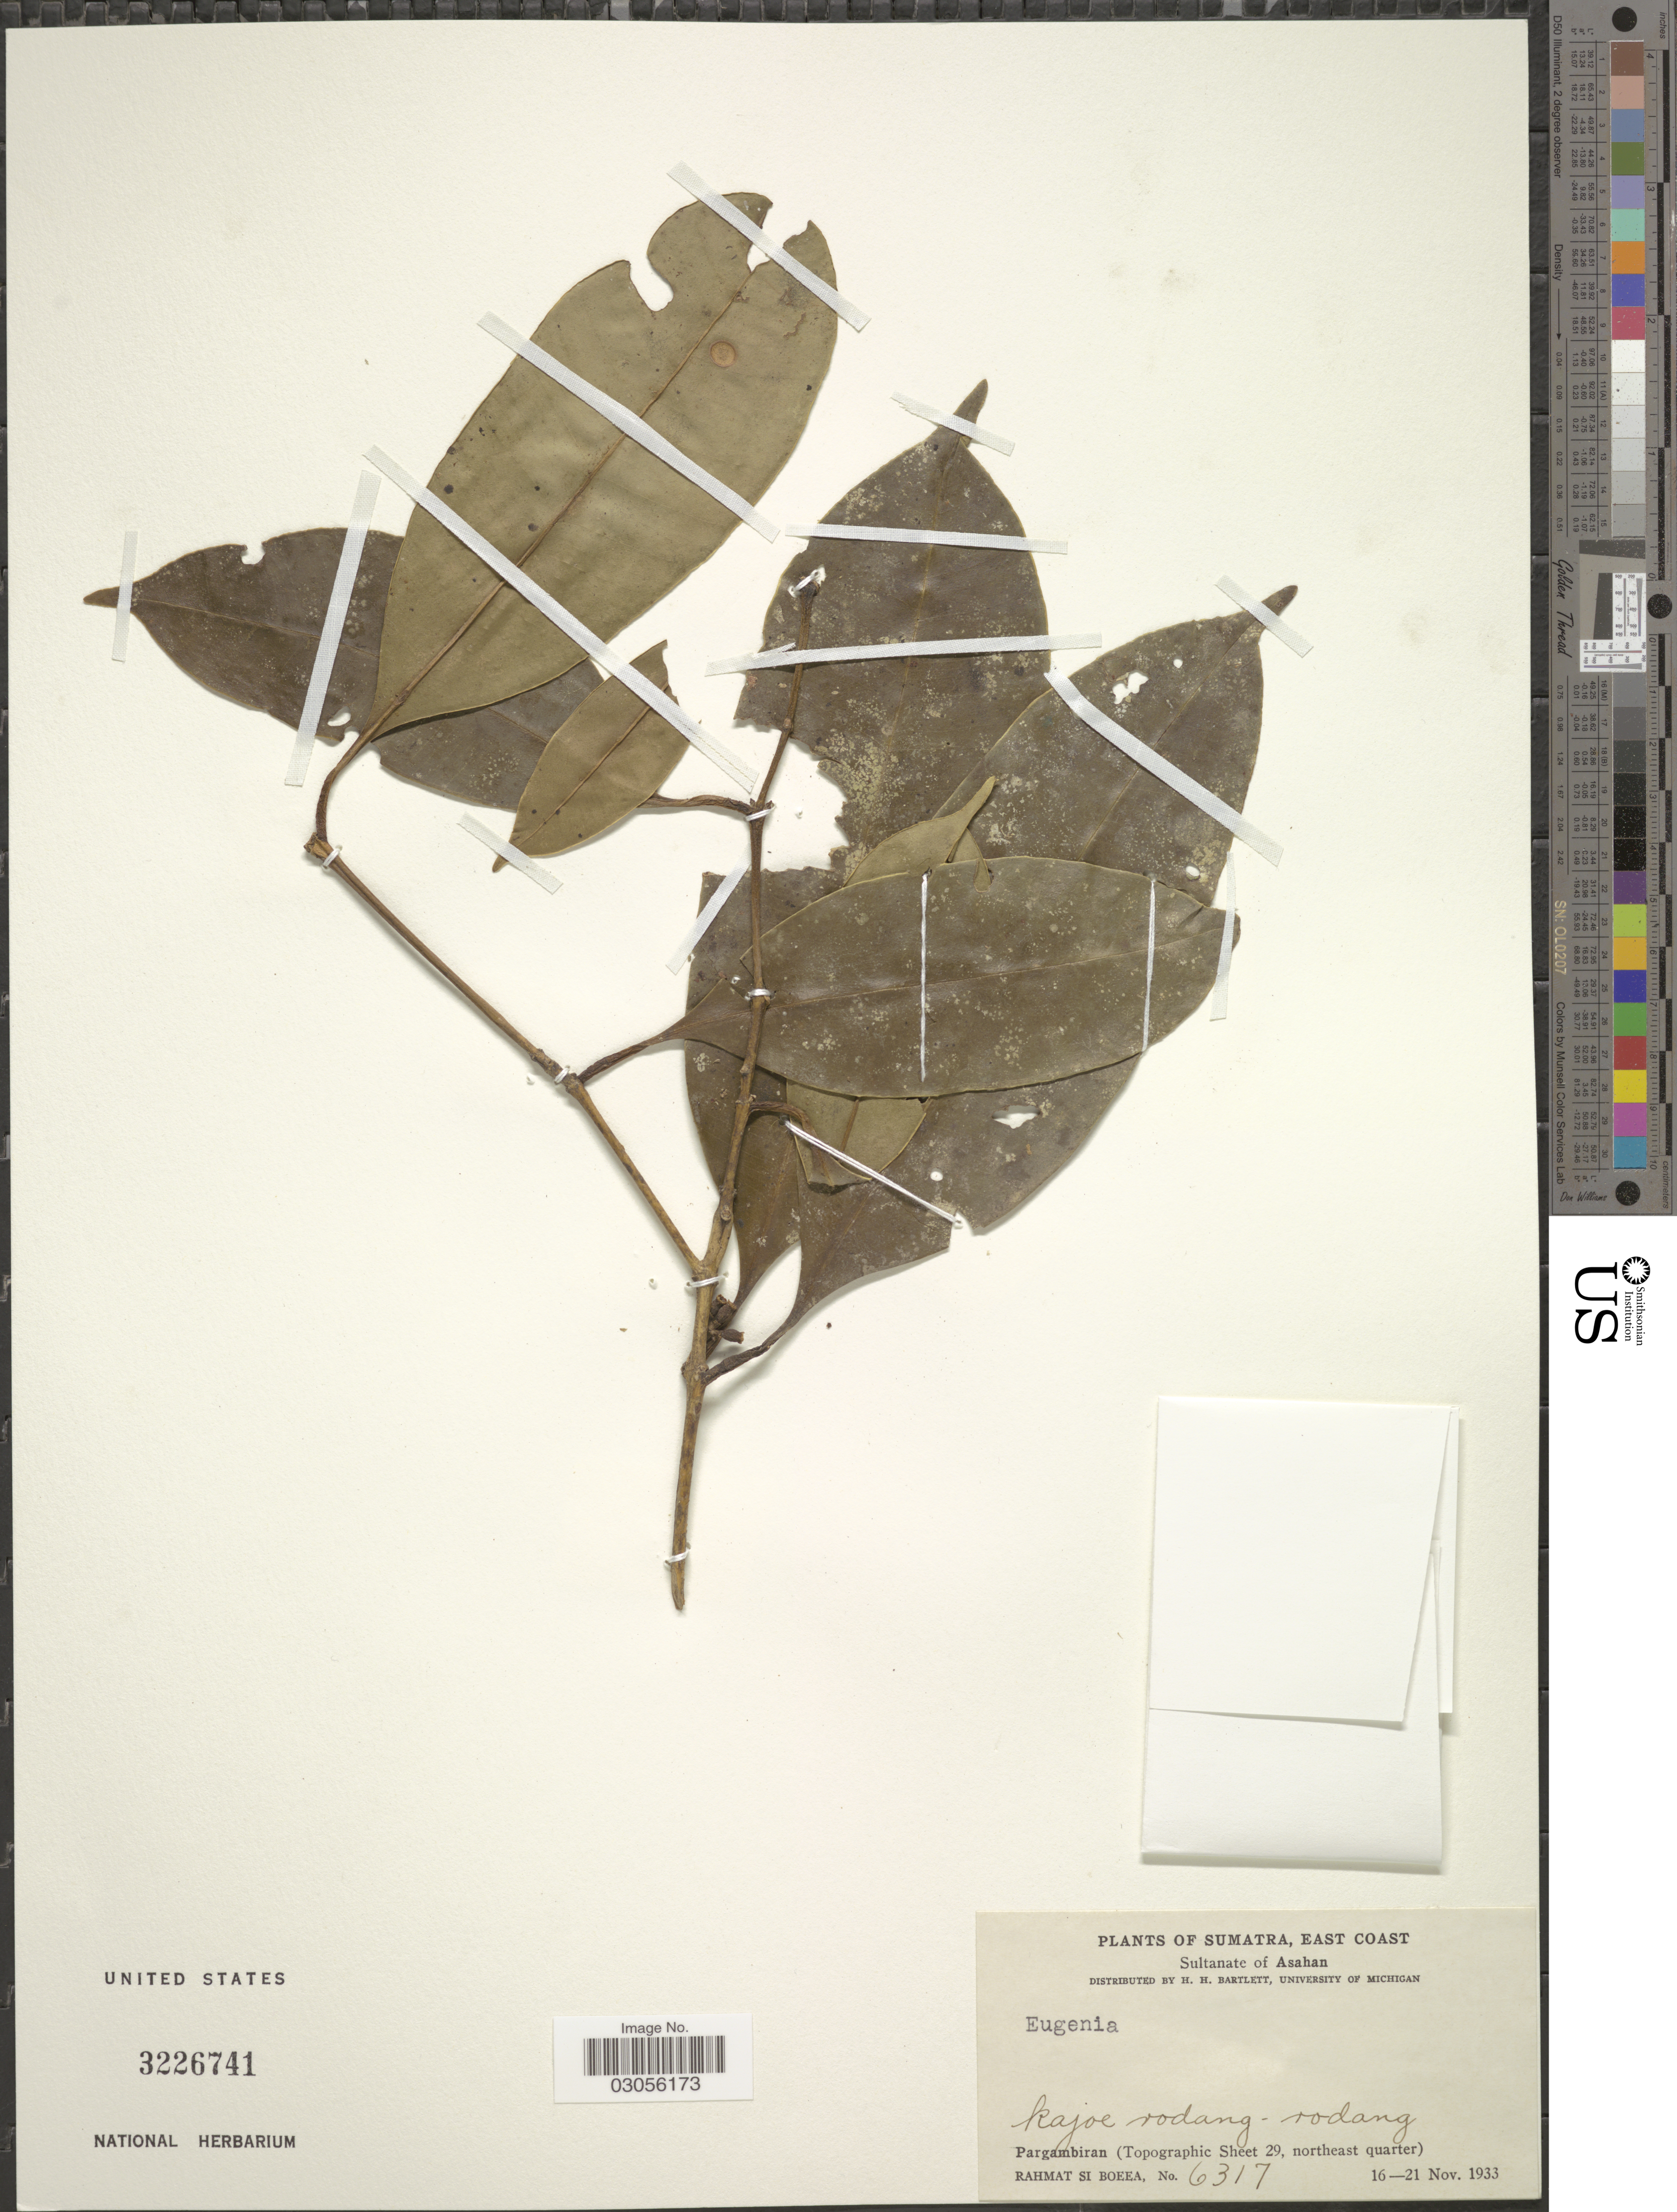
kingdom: Plantae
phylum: Tracheophyta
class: Magnoliopsida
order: Myrtales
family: Myrtaceae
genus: Syzygium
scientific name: Syzygium sp.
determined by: Strong, M. T., (US), Smithsonian Institution - National Museum of Natural History (UNITED STATES)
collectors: Rahmat Si Boeea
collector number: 6317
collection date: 1933-11-16/1933-11-21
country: Indonesia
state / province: Sumatra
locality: Sumatra, East Coast. Sultanate of Asahan. Pargambiran (Topographic Sheet 29, northeast quarter).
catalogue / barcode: US 3226741